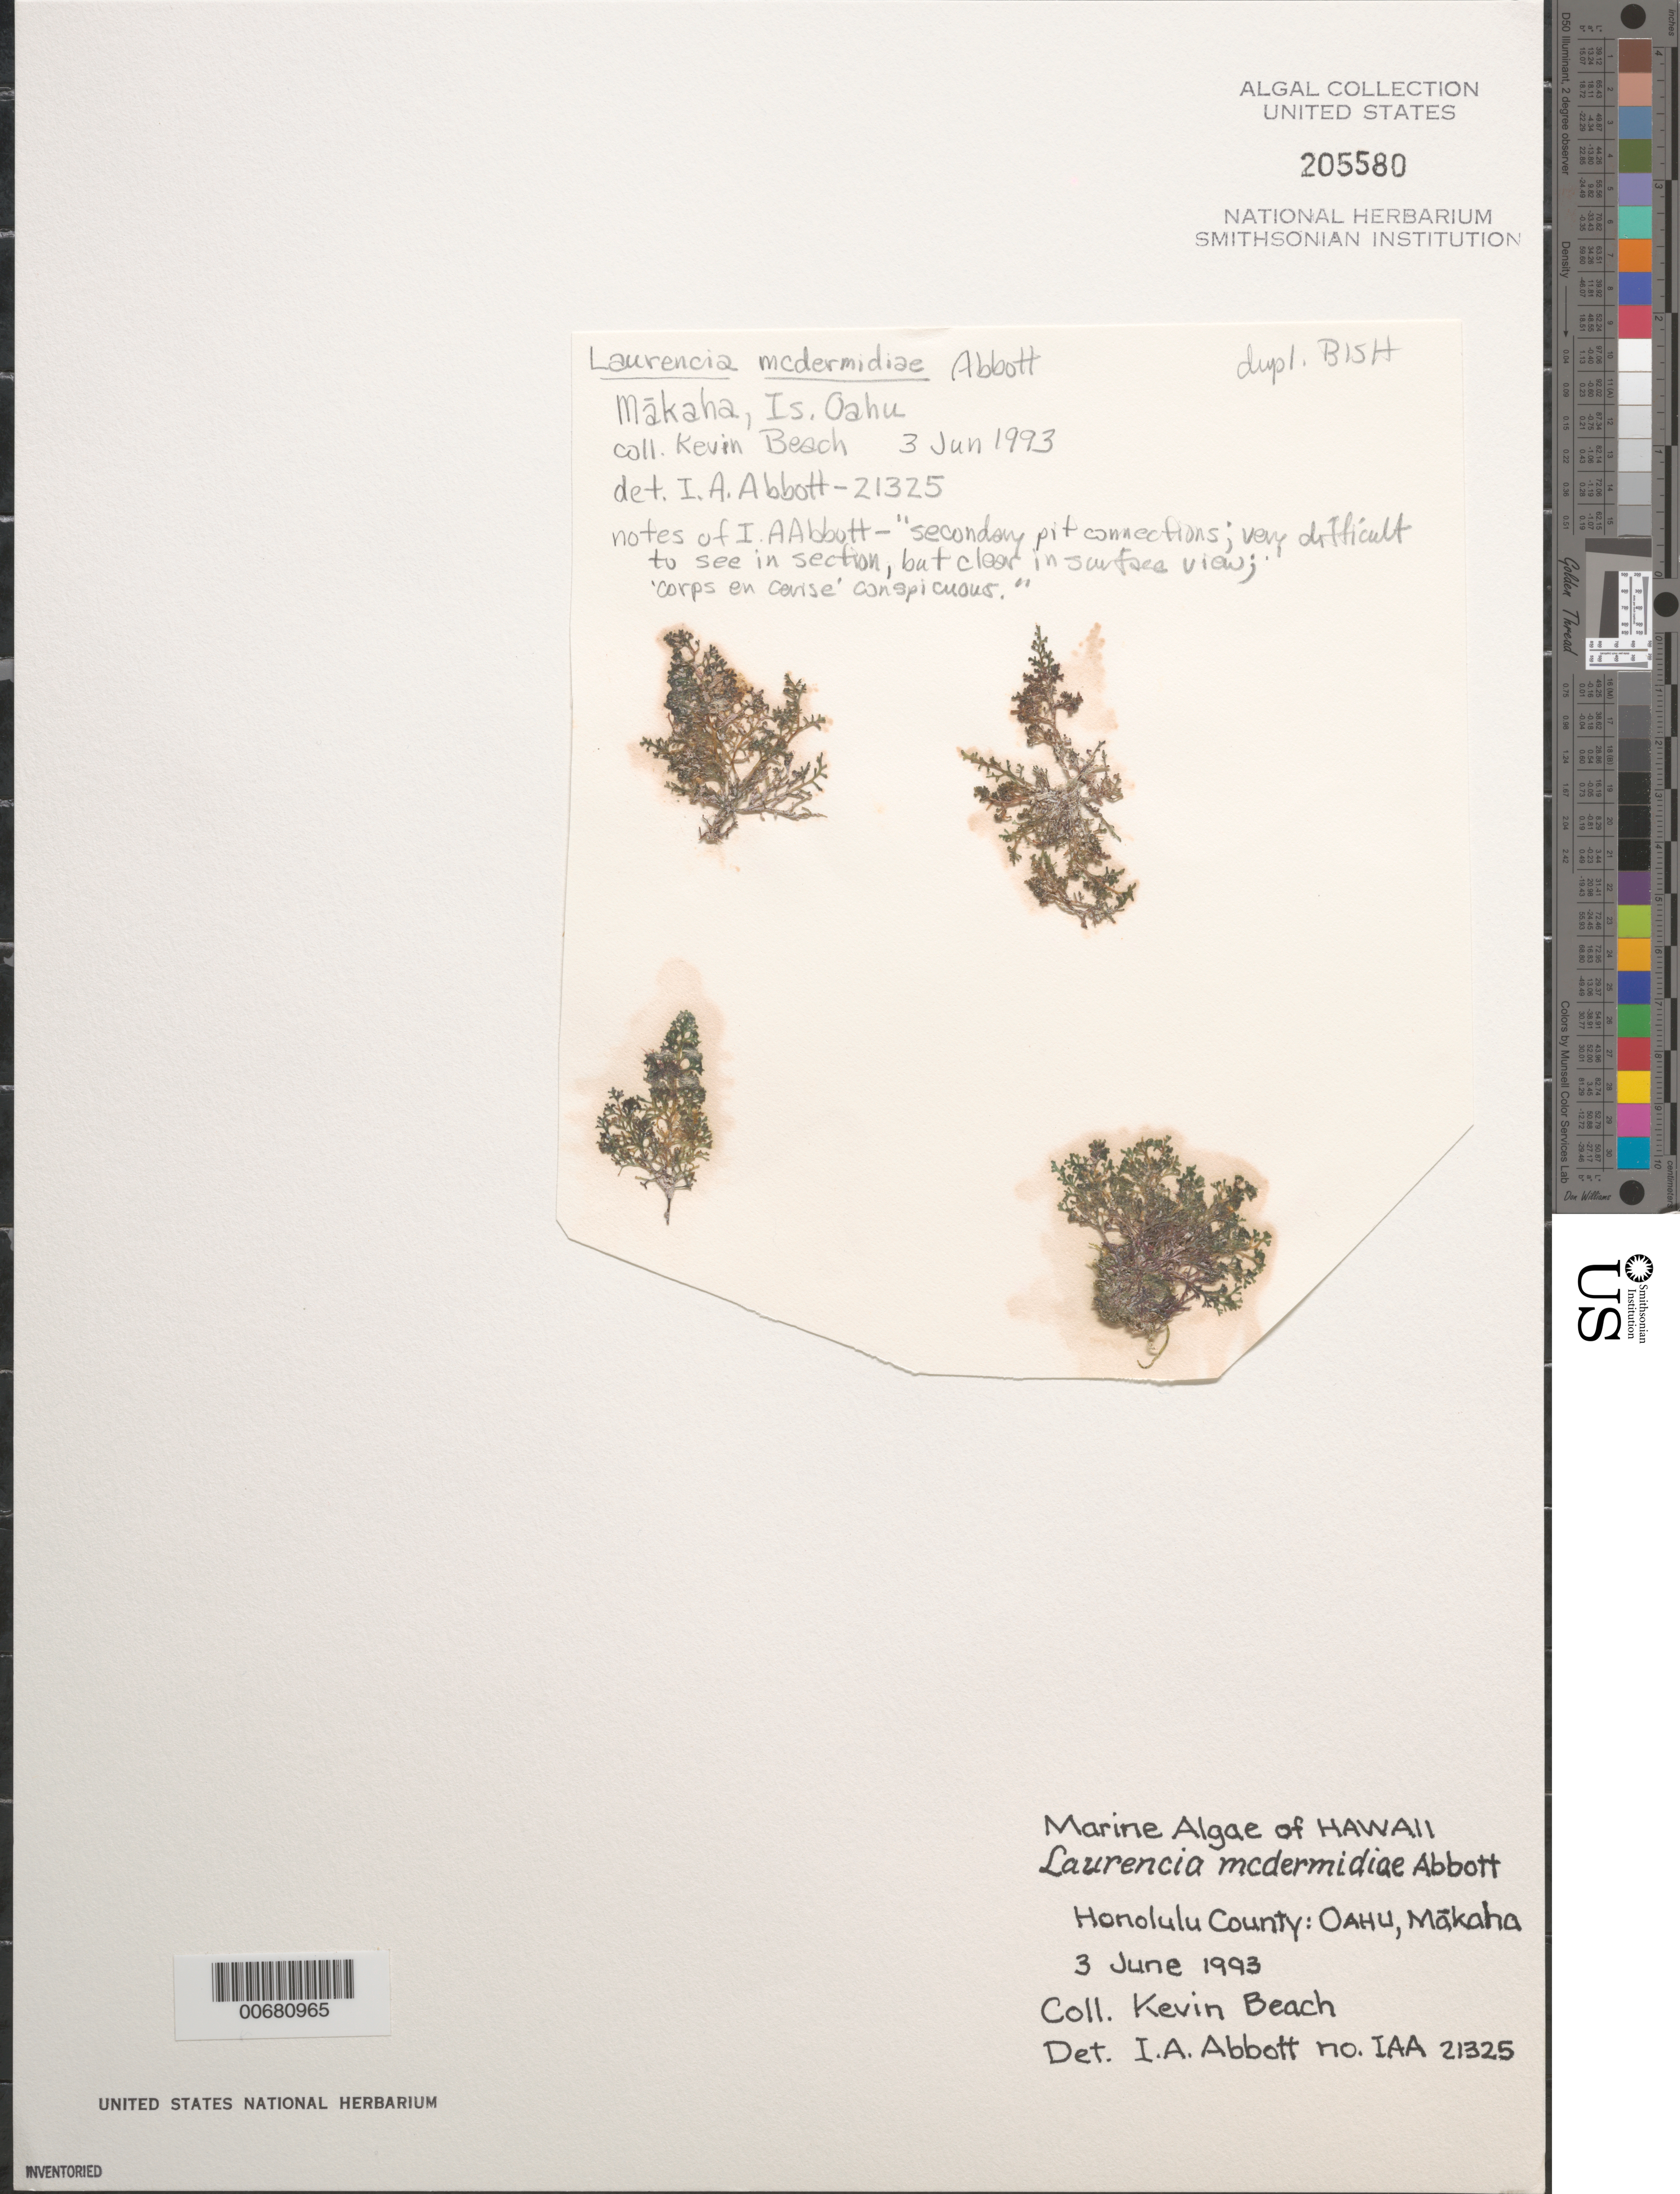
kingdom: Plantae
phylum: Rhodophyta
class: Florideophyceae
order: Ceramiales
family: Rhodomelaceae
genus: Laurencia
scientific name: Laurencia mcdermidiae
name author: I.A. Abbott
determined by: Abbott, Isabella A.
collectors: K. Beach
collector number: IAA 21325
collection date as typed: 03 Jun 1993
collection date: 1993-06-03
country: United States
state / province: Hawaii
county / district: Honolulu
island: Oahu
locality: Makaha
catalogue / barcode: US 205580